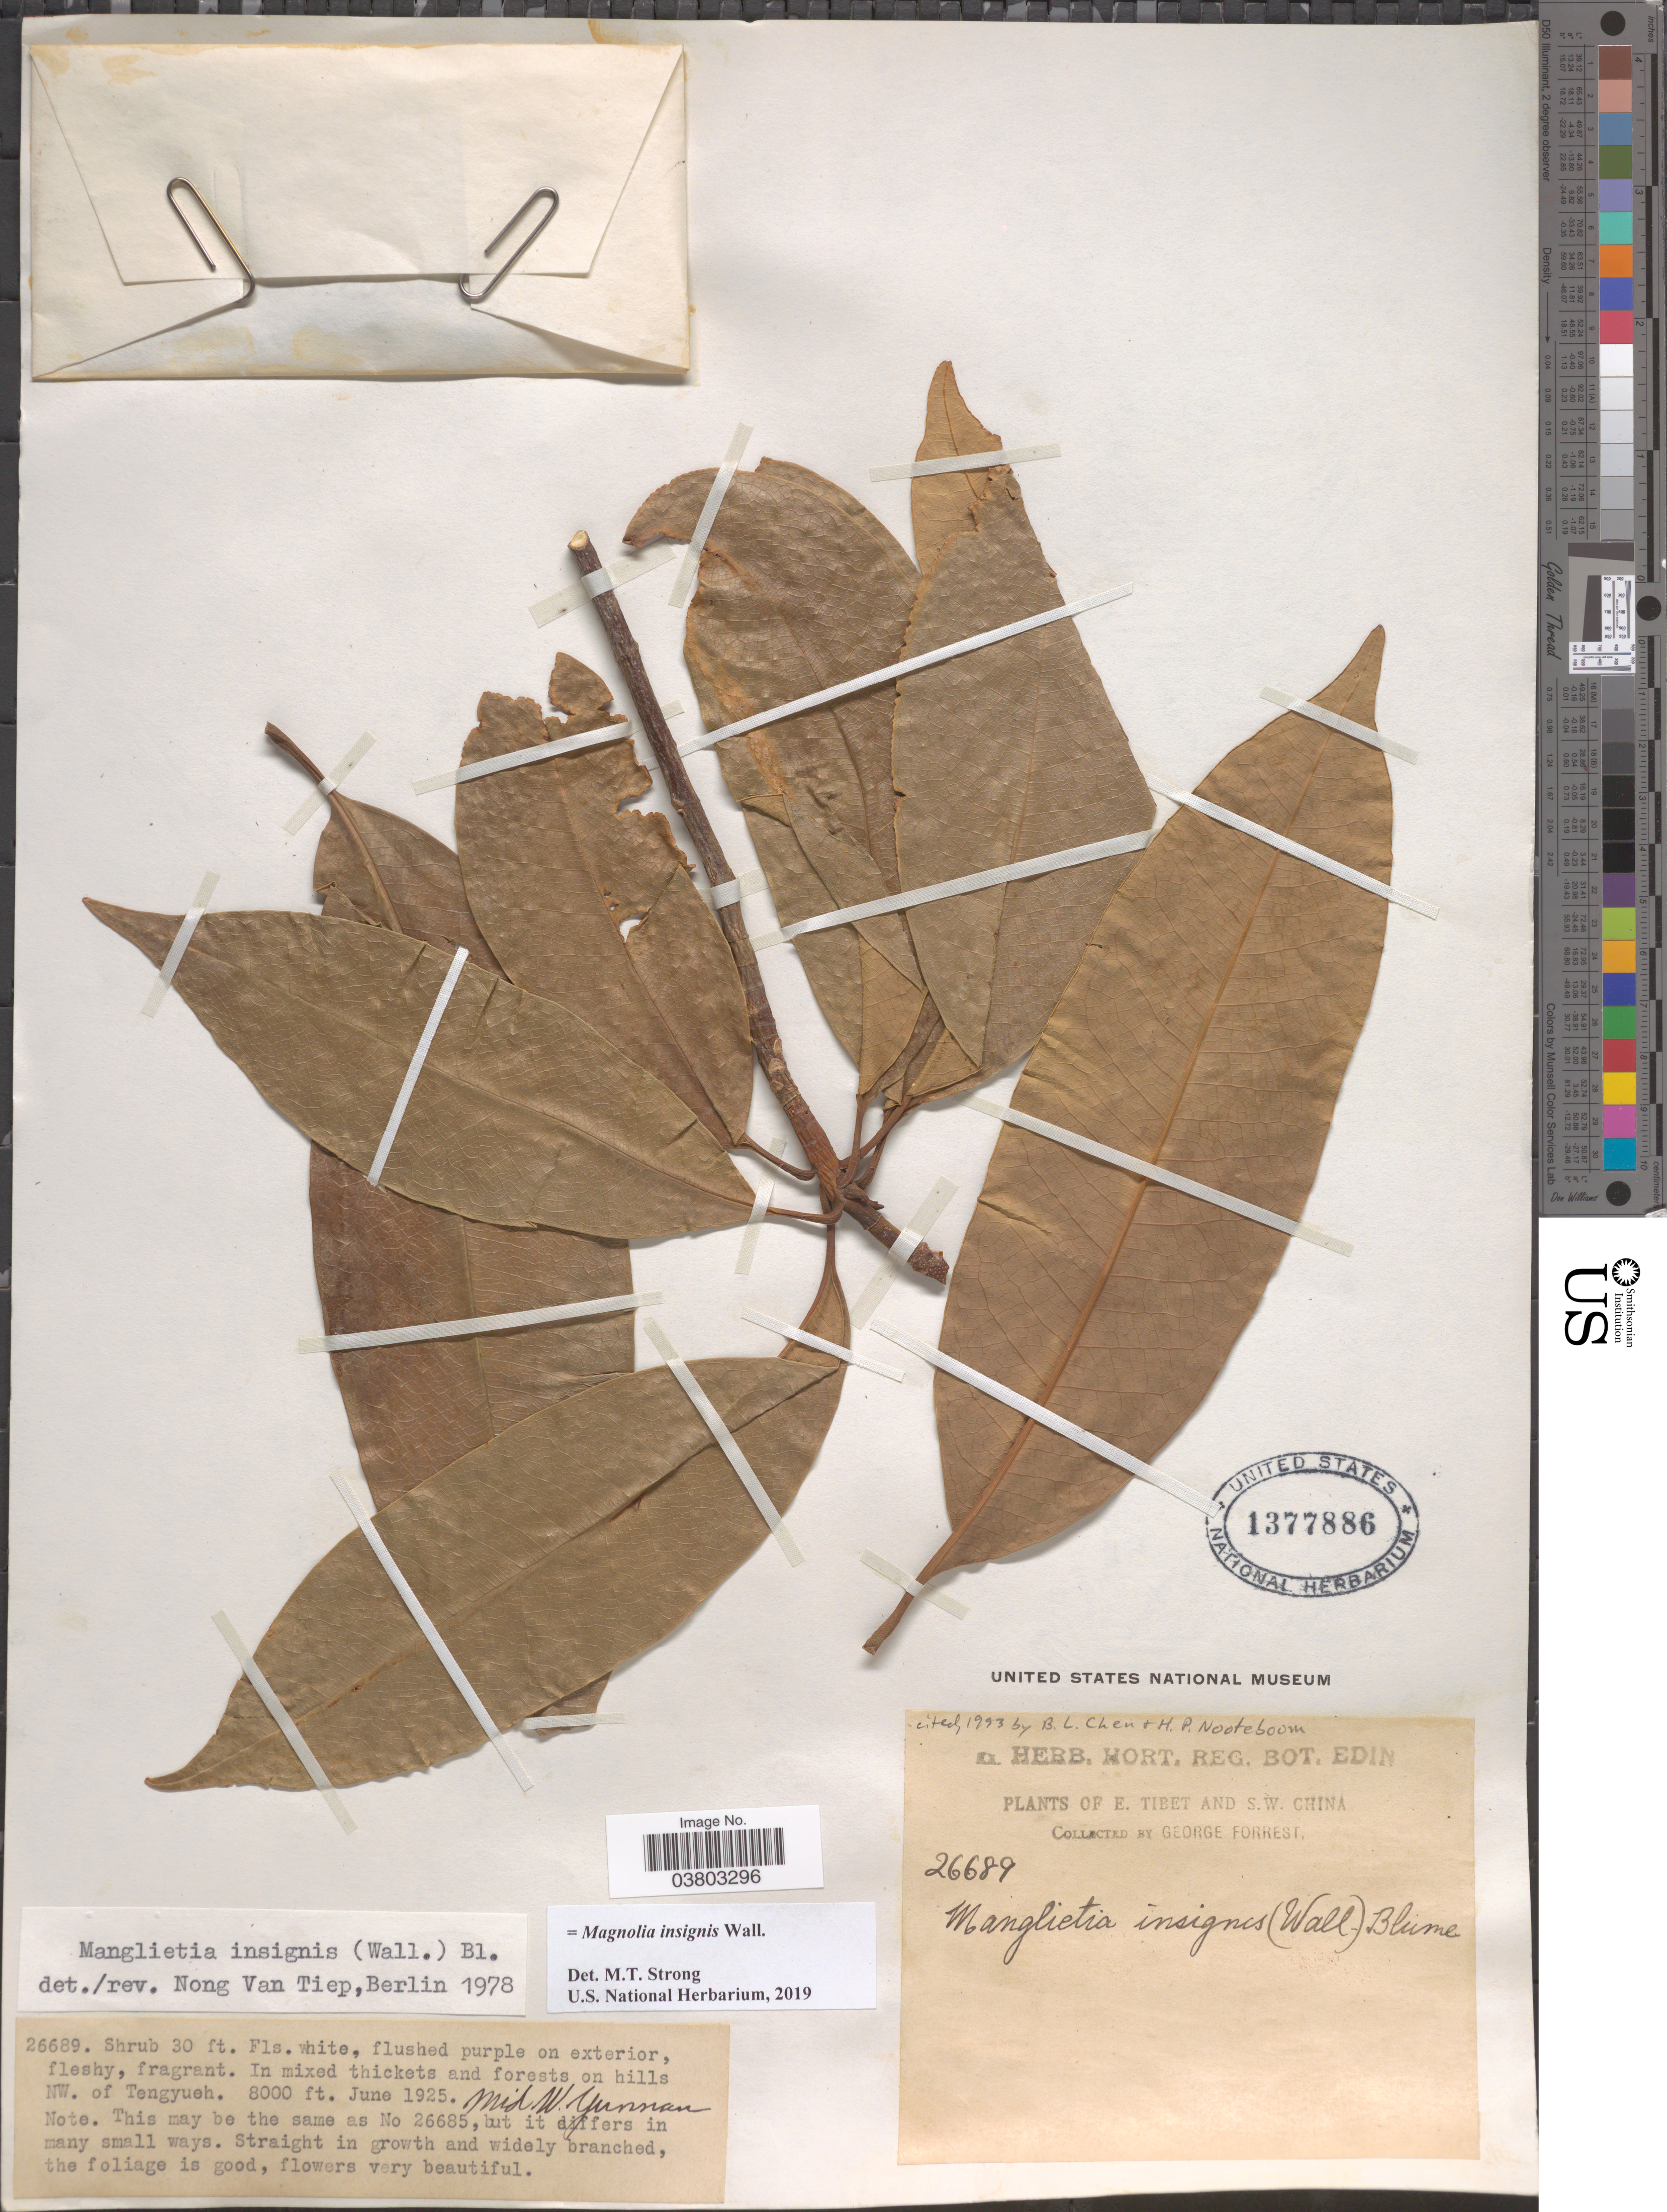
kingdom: Plantae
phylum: Tracheophyta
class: Magnoliopsida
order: Magnoliales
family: Magnoliaceae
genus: Magnolia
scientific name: Magnolia insignis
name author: Wall.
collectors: G. Forrest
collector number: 26689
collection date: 1925-06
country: China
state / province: Xizang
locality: E. Tibet and S.W. China. In mixed thickets and forests on hills NW. of Tengyueh.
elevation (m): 2438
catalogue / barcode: US 1377886